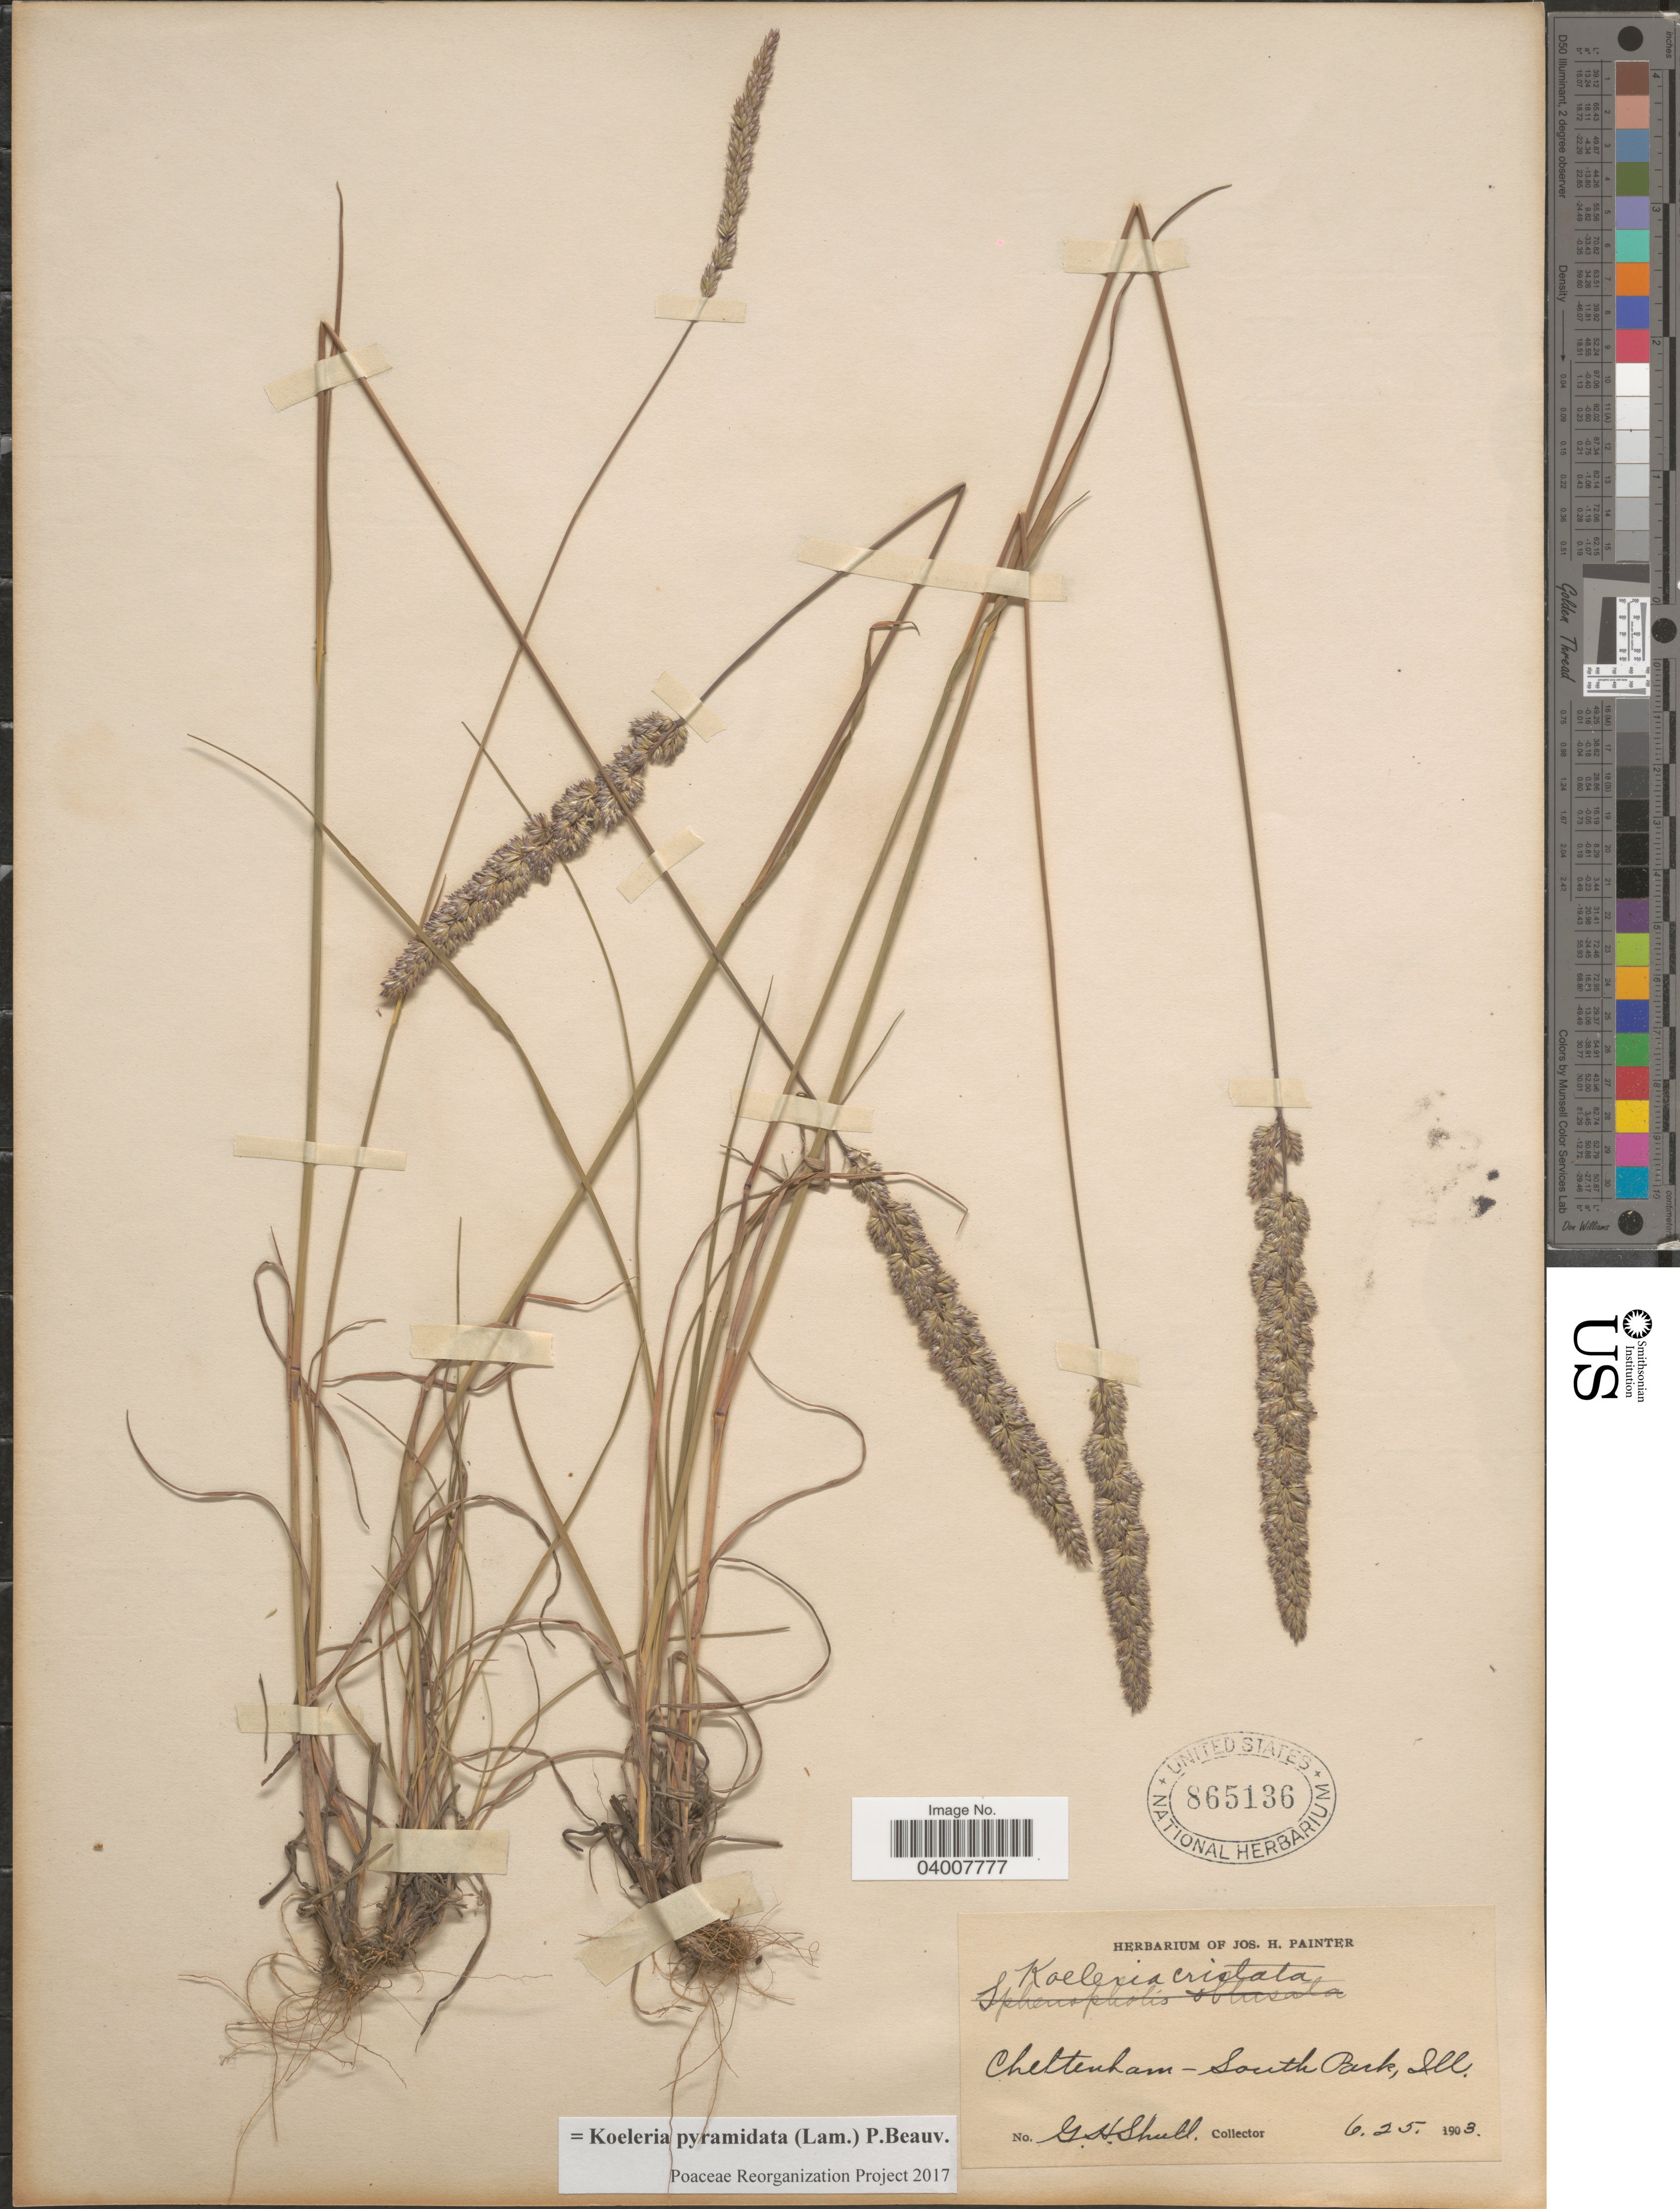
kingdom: Plantae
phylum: Tracheophyta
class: Liliopsida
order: Poales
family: Poaceae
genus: Koeleria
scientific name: Koeleria pyramidata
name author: (Lam.) P. Beauv.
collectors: G. H. Shull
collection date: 1903-06-25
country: United States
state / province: Illinois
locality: Cheltenham - South Park.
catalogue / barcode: US 865136